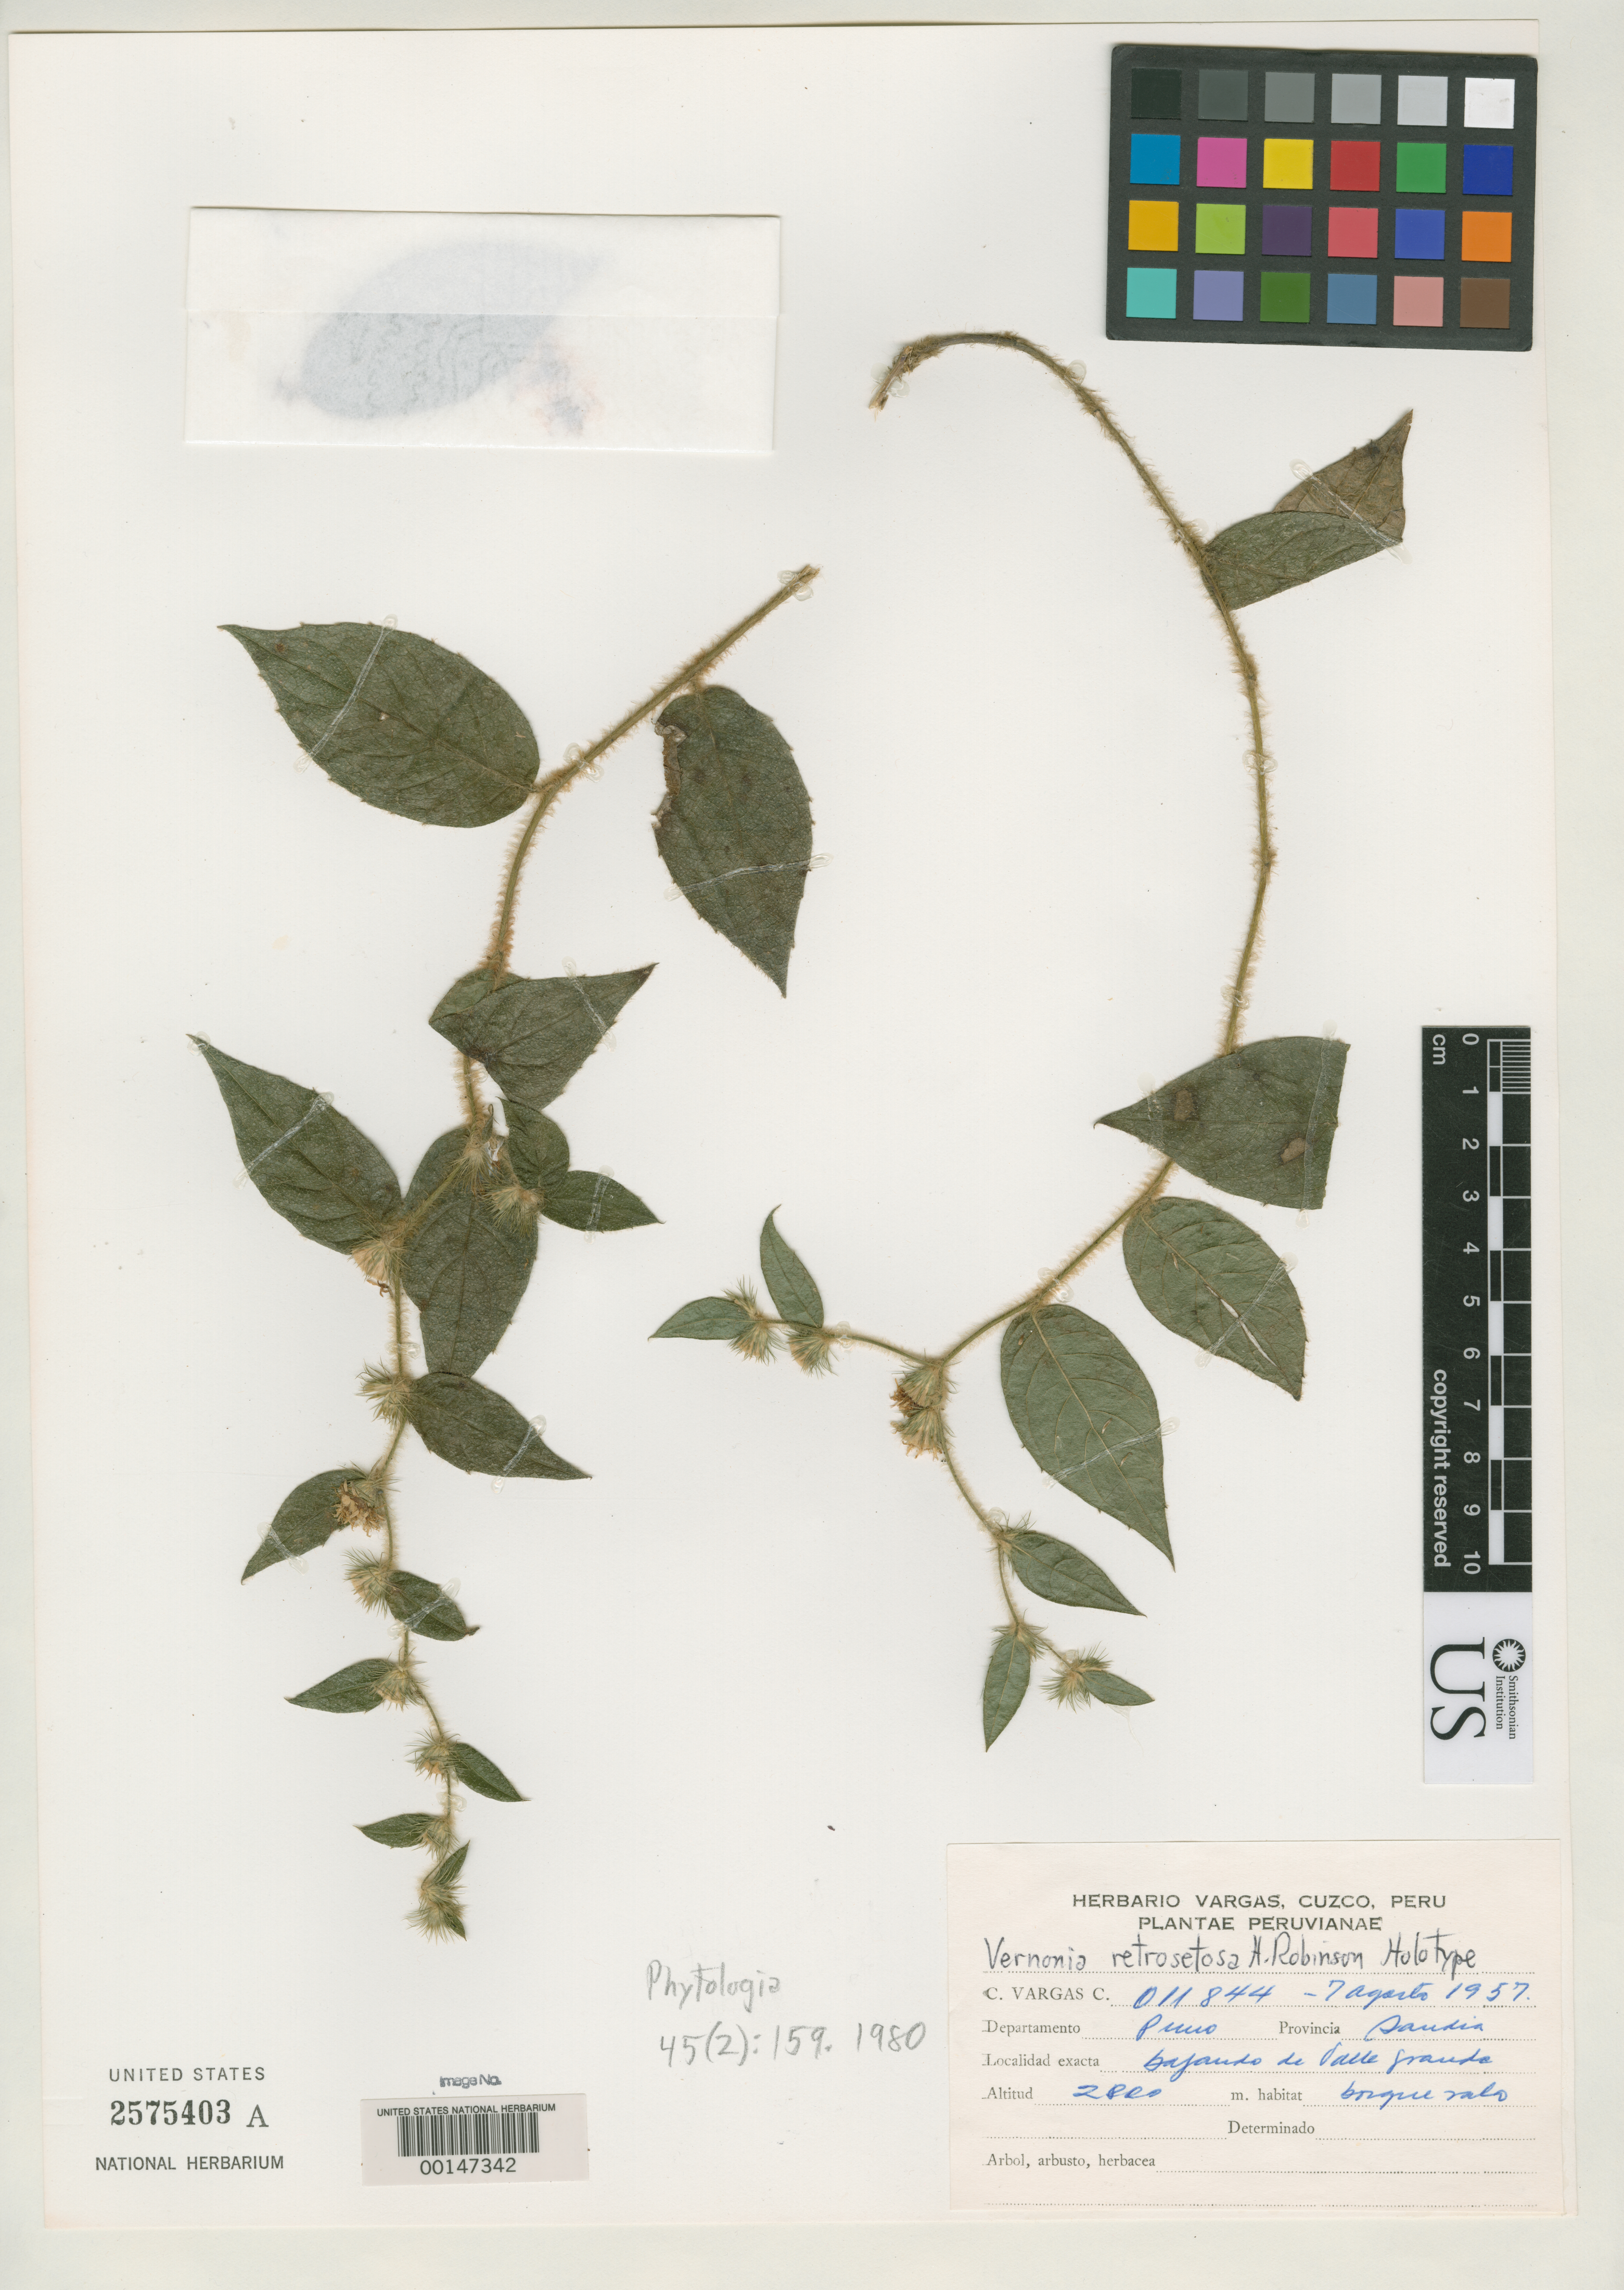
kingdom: Plantae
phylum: Tracheophyta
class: Magnoliopsida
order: Asterales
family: Asteraceae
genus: Vernonia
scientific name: Vernonia retrosetosa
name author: H. Rob.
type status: Holotype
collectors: C. Vargas Calderón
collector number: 011844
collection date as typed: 07 Aug 1957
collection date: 1957-08-07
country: Peru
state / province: Puno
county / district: Sandia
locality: Valle Grande.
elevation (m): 2800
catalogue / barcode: US 2575403A